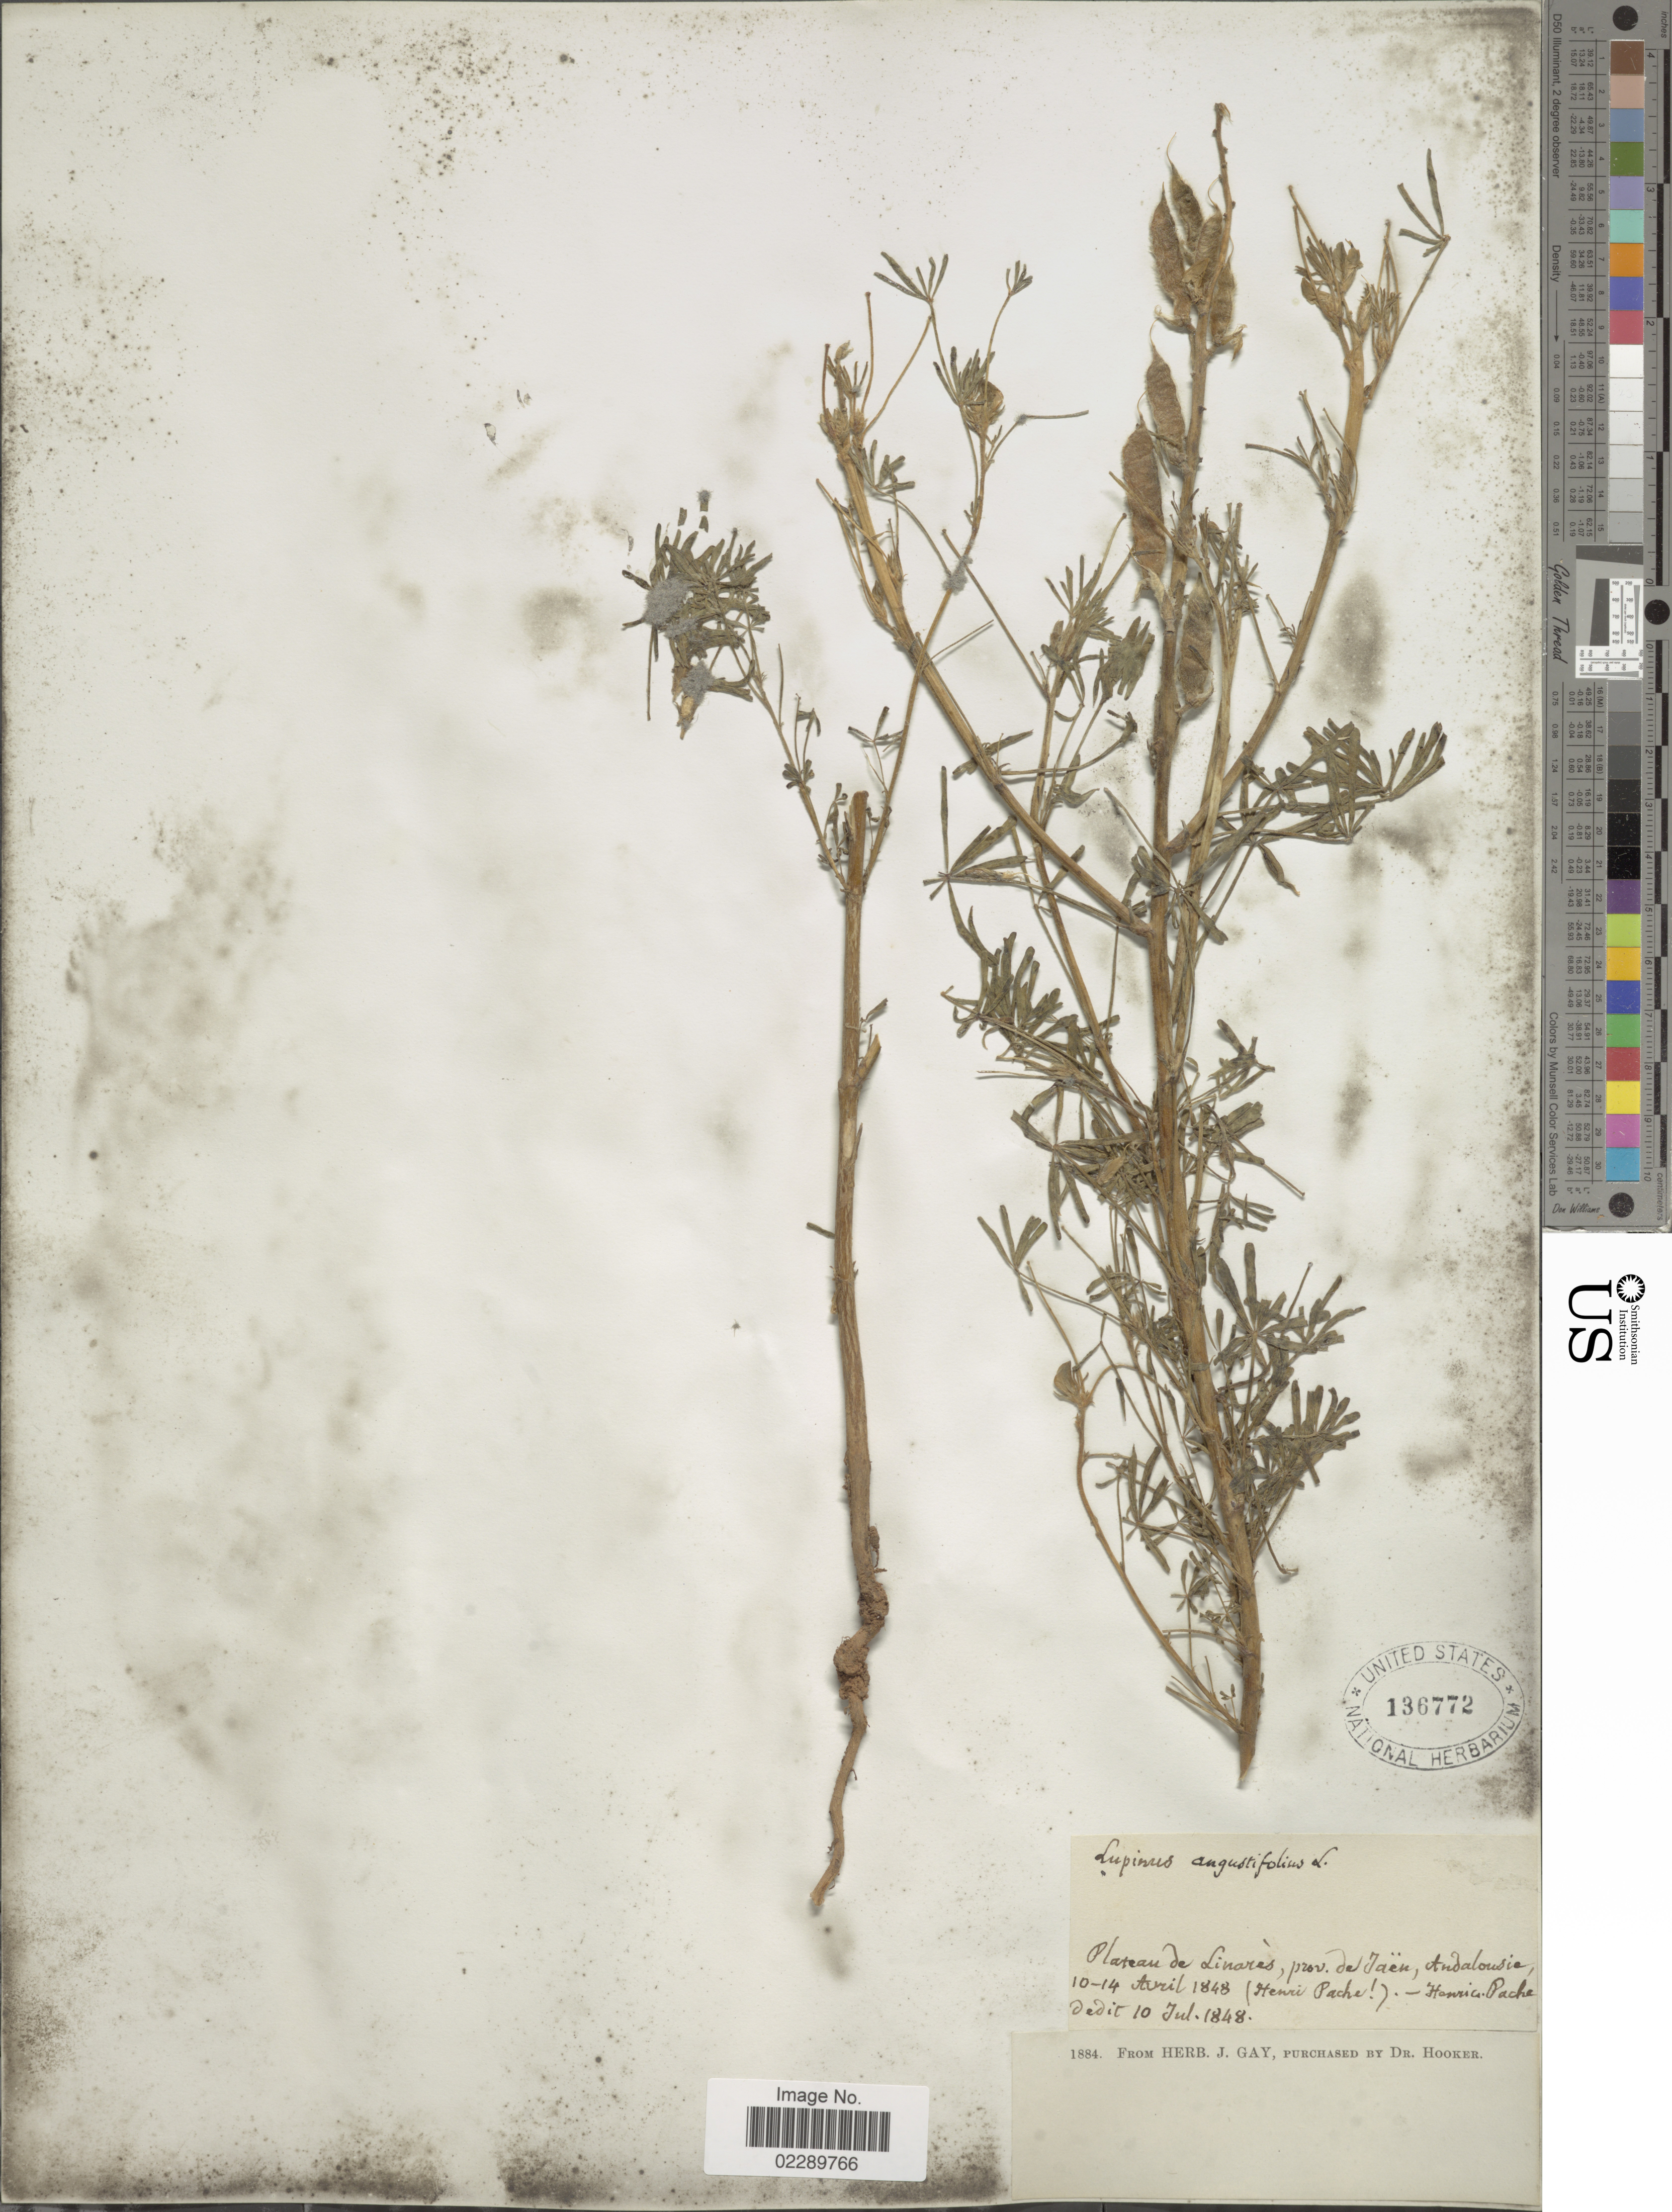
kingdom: Plantae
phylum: Tracheophyta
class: Magnoliopsida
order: Fabales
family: Fabaceae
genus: Lupinus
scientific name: Lupinus angustifolius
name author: L.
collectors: ex herb. J. Gay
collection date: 1848-04-10/1848-04-14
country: Spain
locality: Plateau de Linares, prov. de Jaën, Andalusia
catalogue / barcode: US 136772